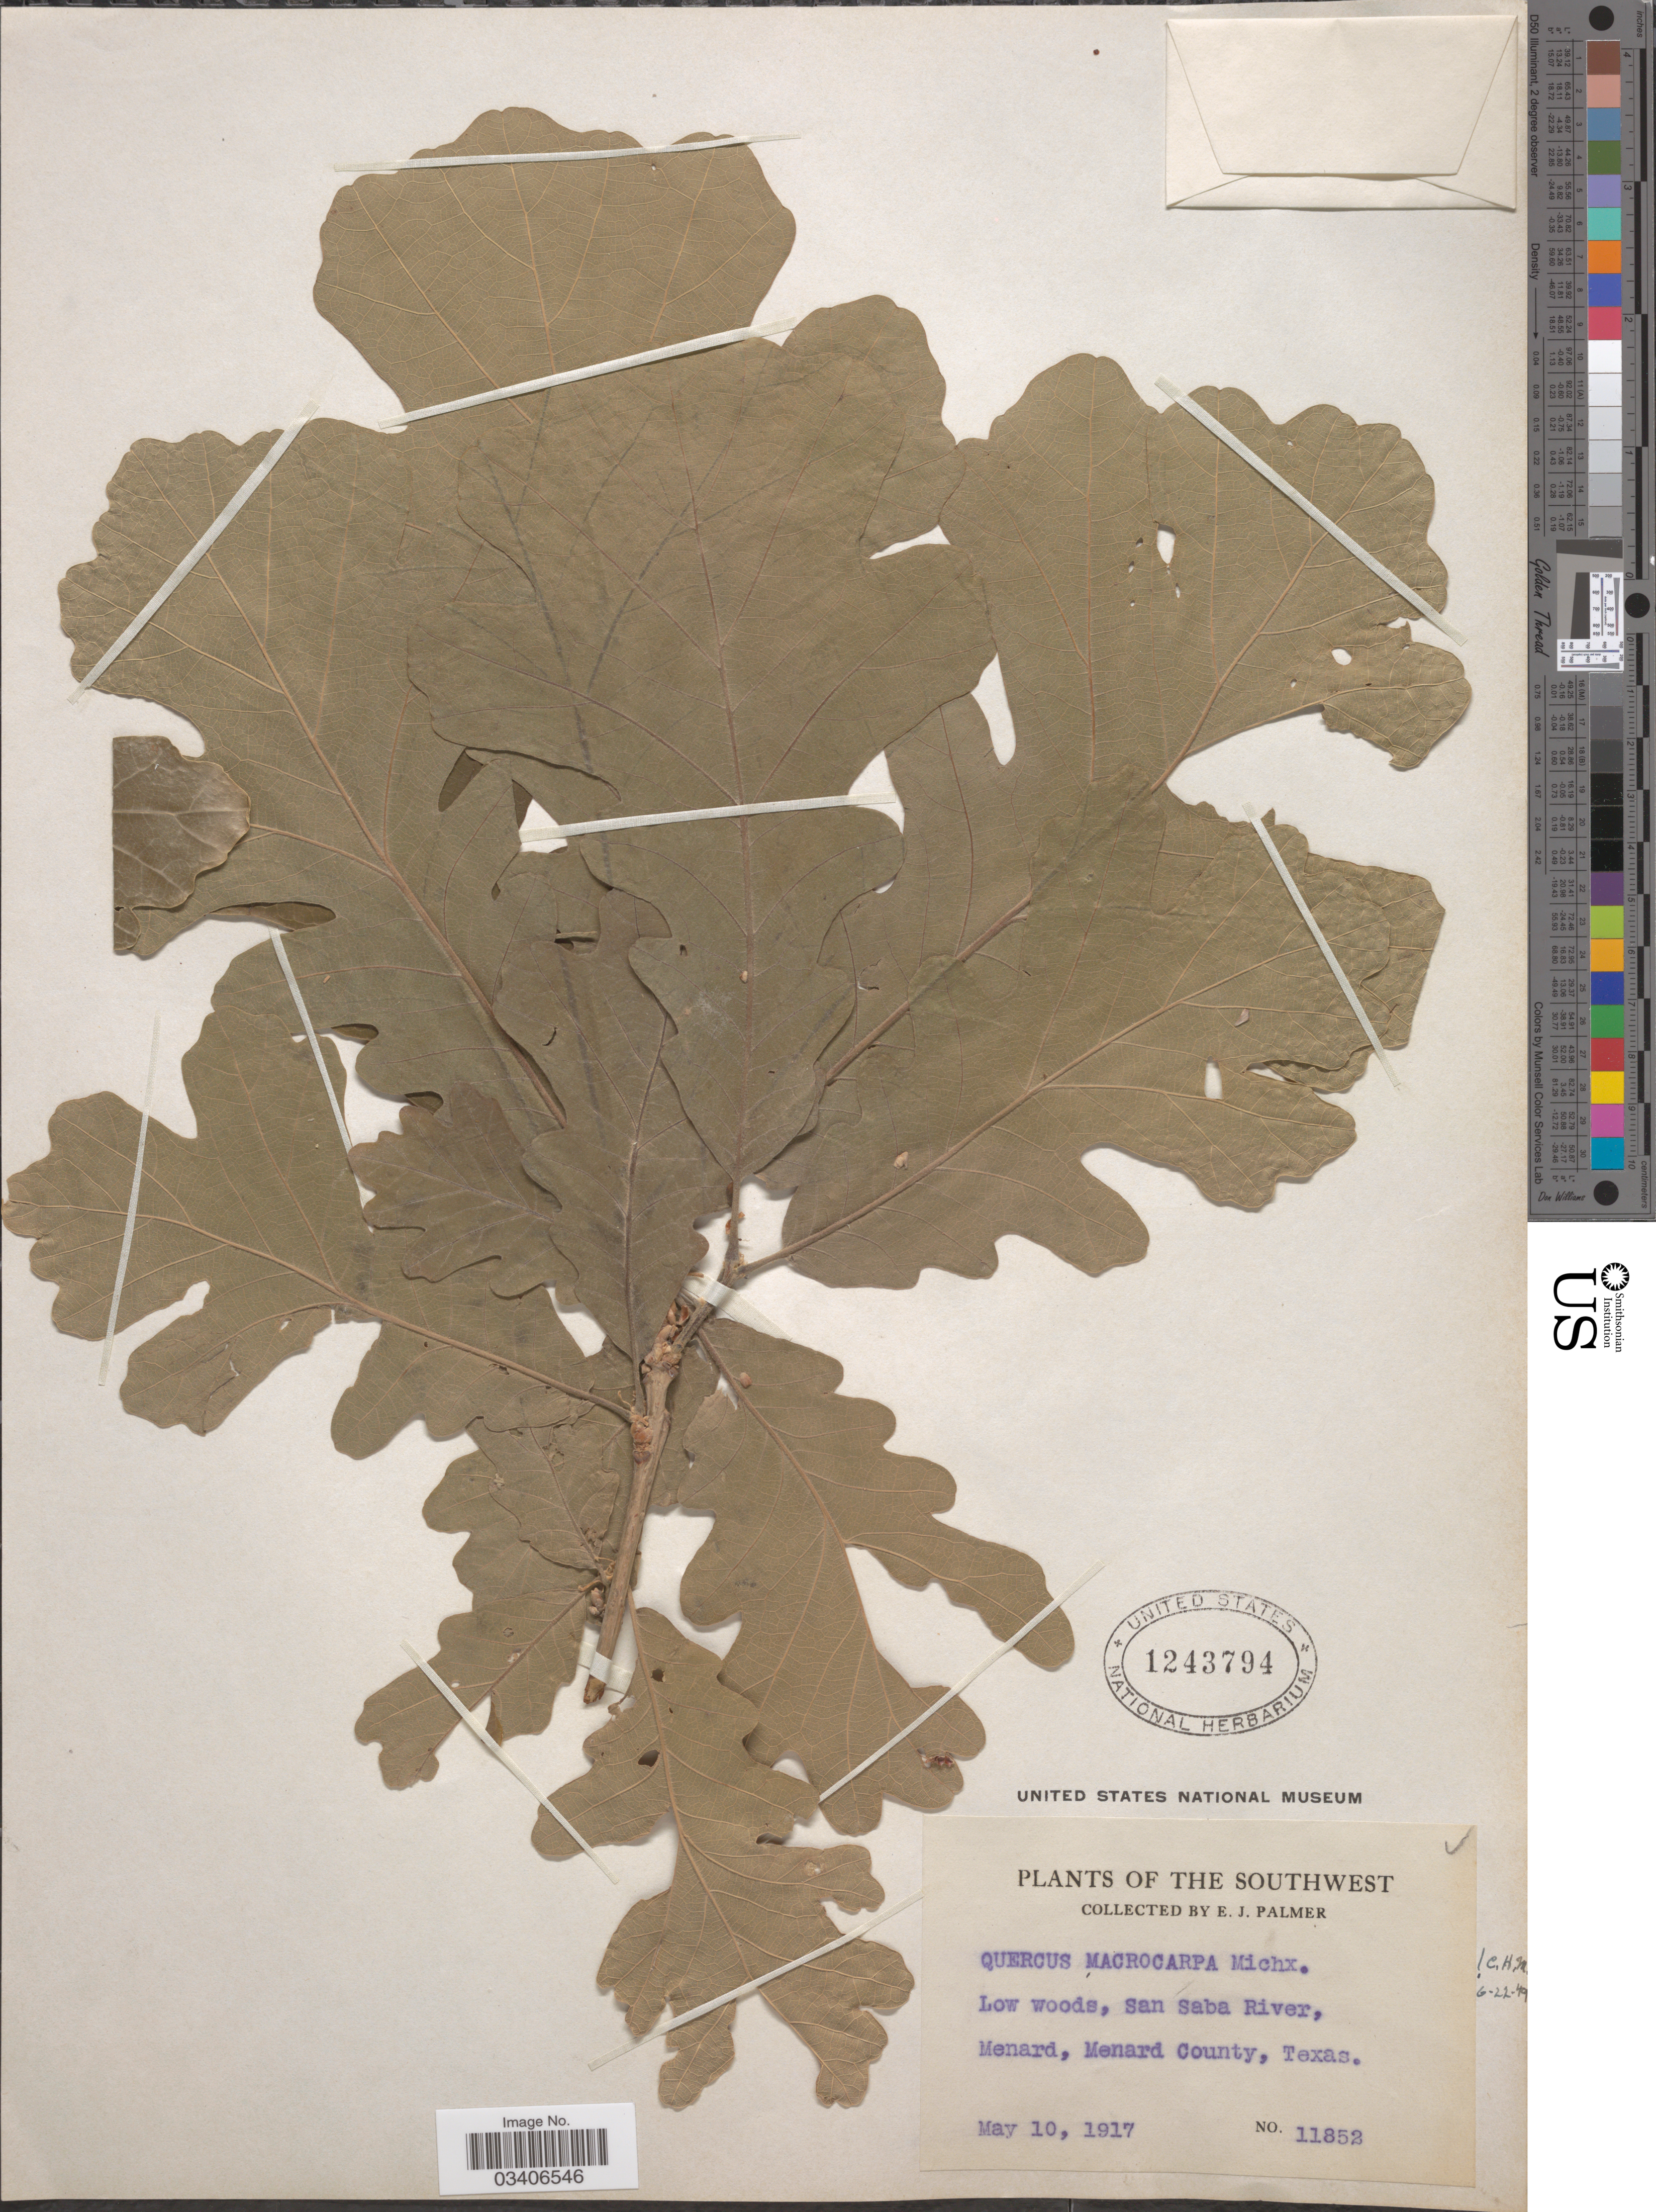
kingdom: Plantae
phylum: Tracheophyta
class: Magnoliopsida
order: Fagales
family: Fagaceae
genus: Quercus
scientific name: Quercus macrocarpa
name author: Michx.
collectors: E. J. Palmer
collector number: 11852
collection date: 1917-05-10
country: United States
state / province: Texas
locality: The Southwest. Low woods, San Saba River, Menard, Menard County.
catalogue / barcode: US 1243794